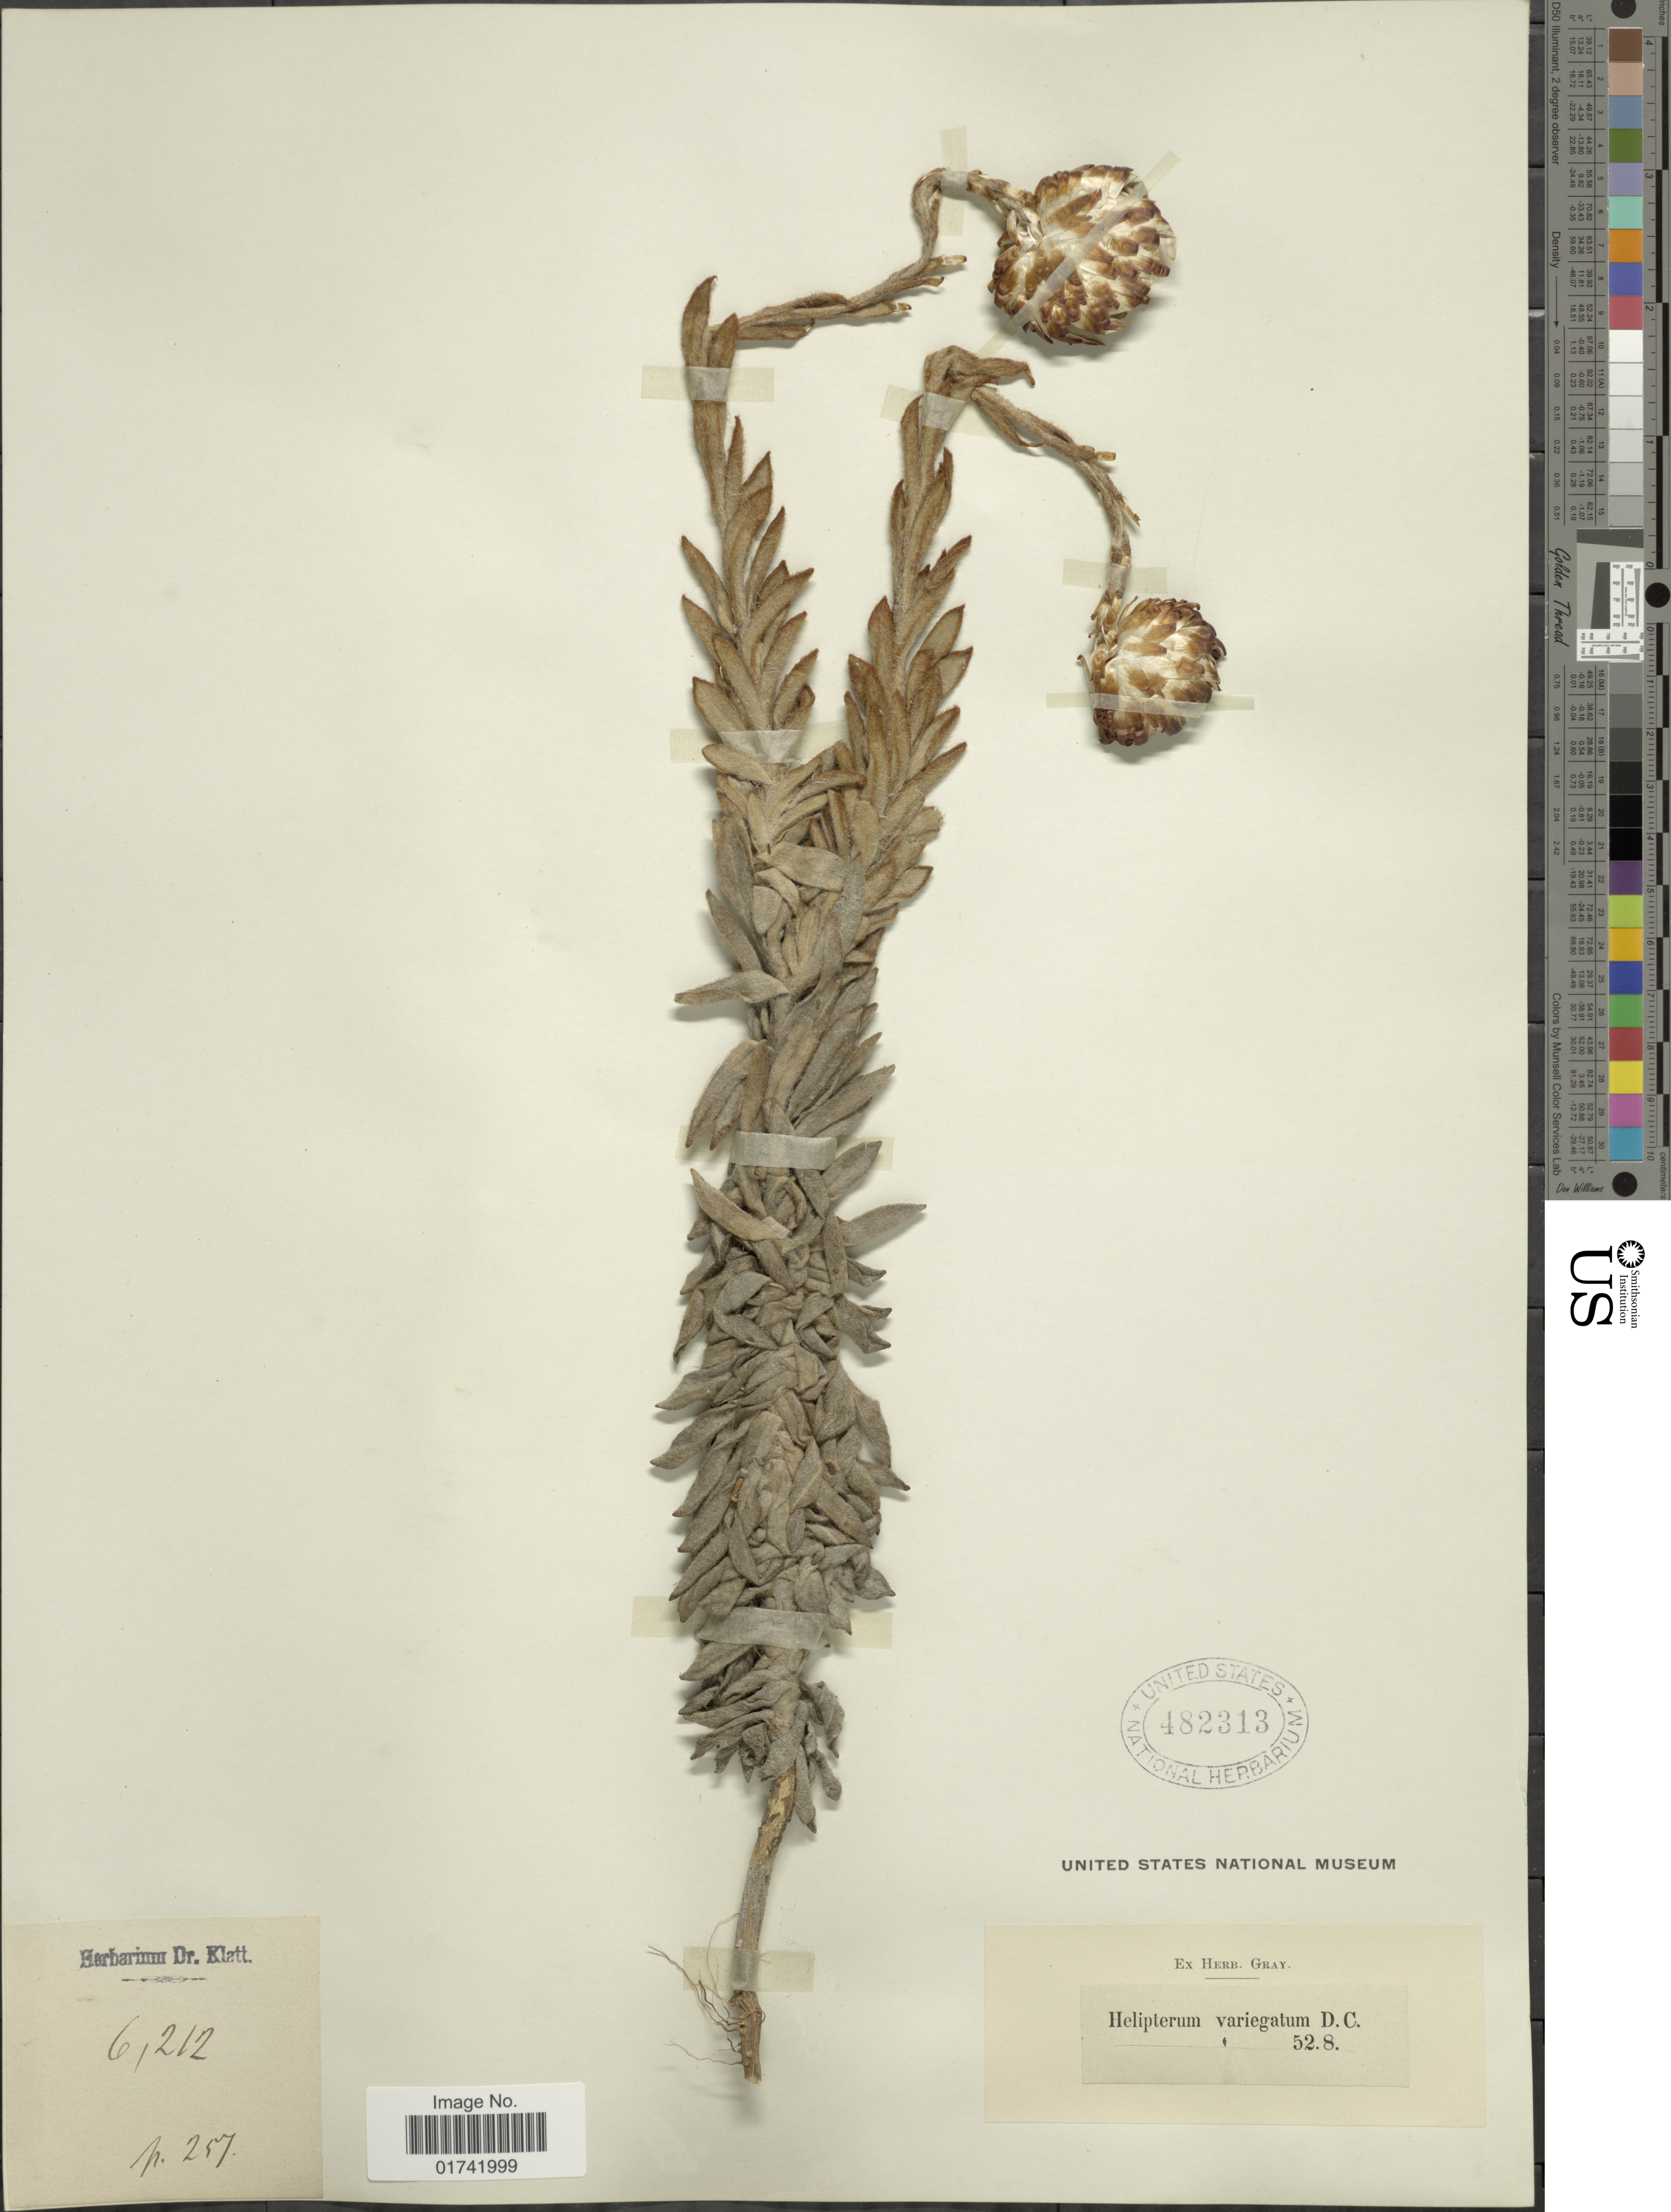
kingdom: Plantae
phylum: Tracheophyta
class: Magnoliopsida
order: Asterales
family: Asteraceae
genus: Helipterum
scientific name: Helipterum variegatum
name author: (P.J. Bergius) DC.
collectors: ex herb. Gray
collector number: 6212*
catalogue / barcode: US 482313